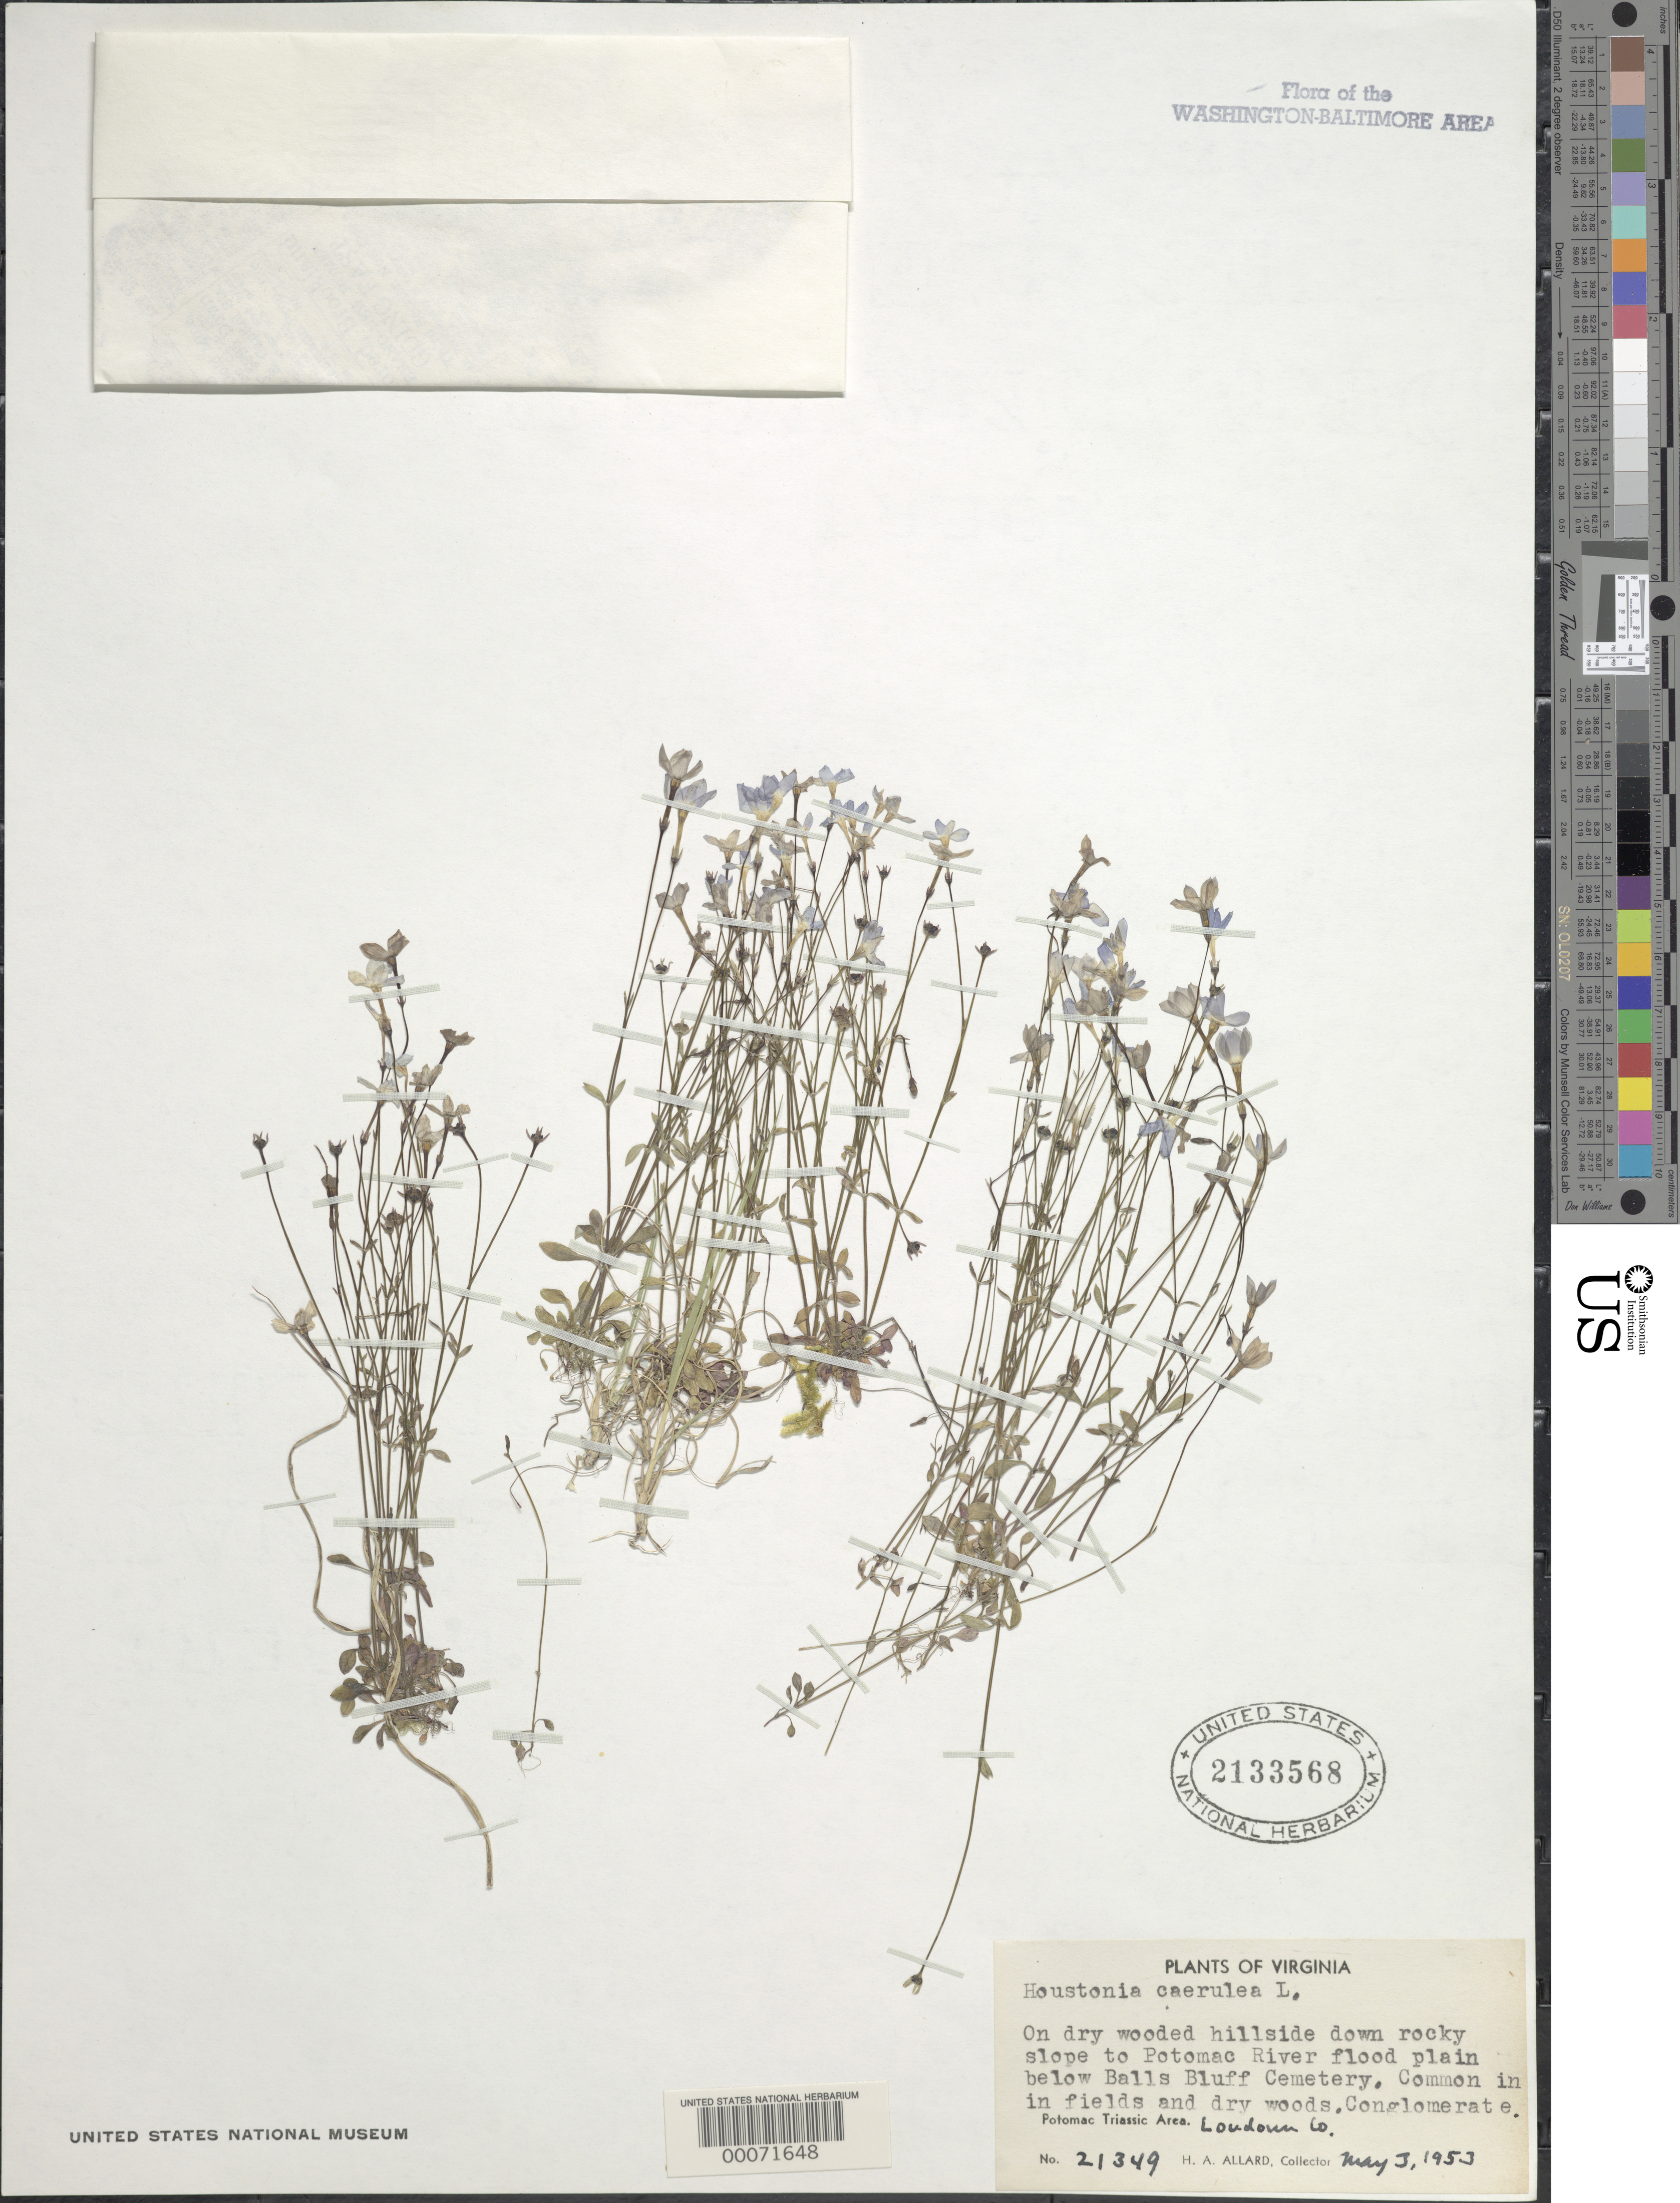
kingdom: Plantae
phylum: Tracheophyta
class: Magnoliopsida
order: Gentianales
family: Rubiaceae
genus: Houstonia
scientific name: Houstonia caerulea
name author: L.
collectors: H. A. Allard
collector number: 21349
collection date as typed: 03 May 1953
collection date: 1953-05-03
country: United States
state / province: Virginia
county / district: Loudoun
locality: Below Balls Bluff Cemetery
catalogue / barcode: US 2133568